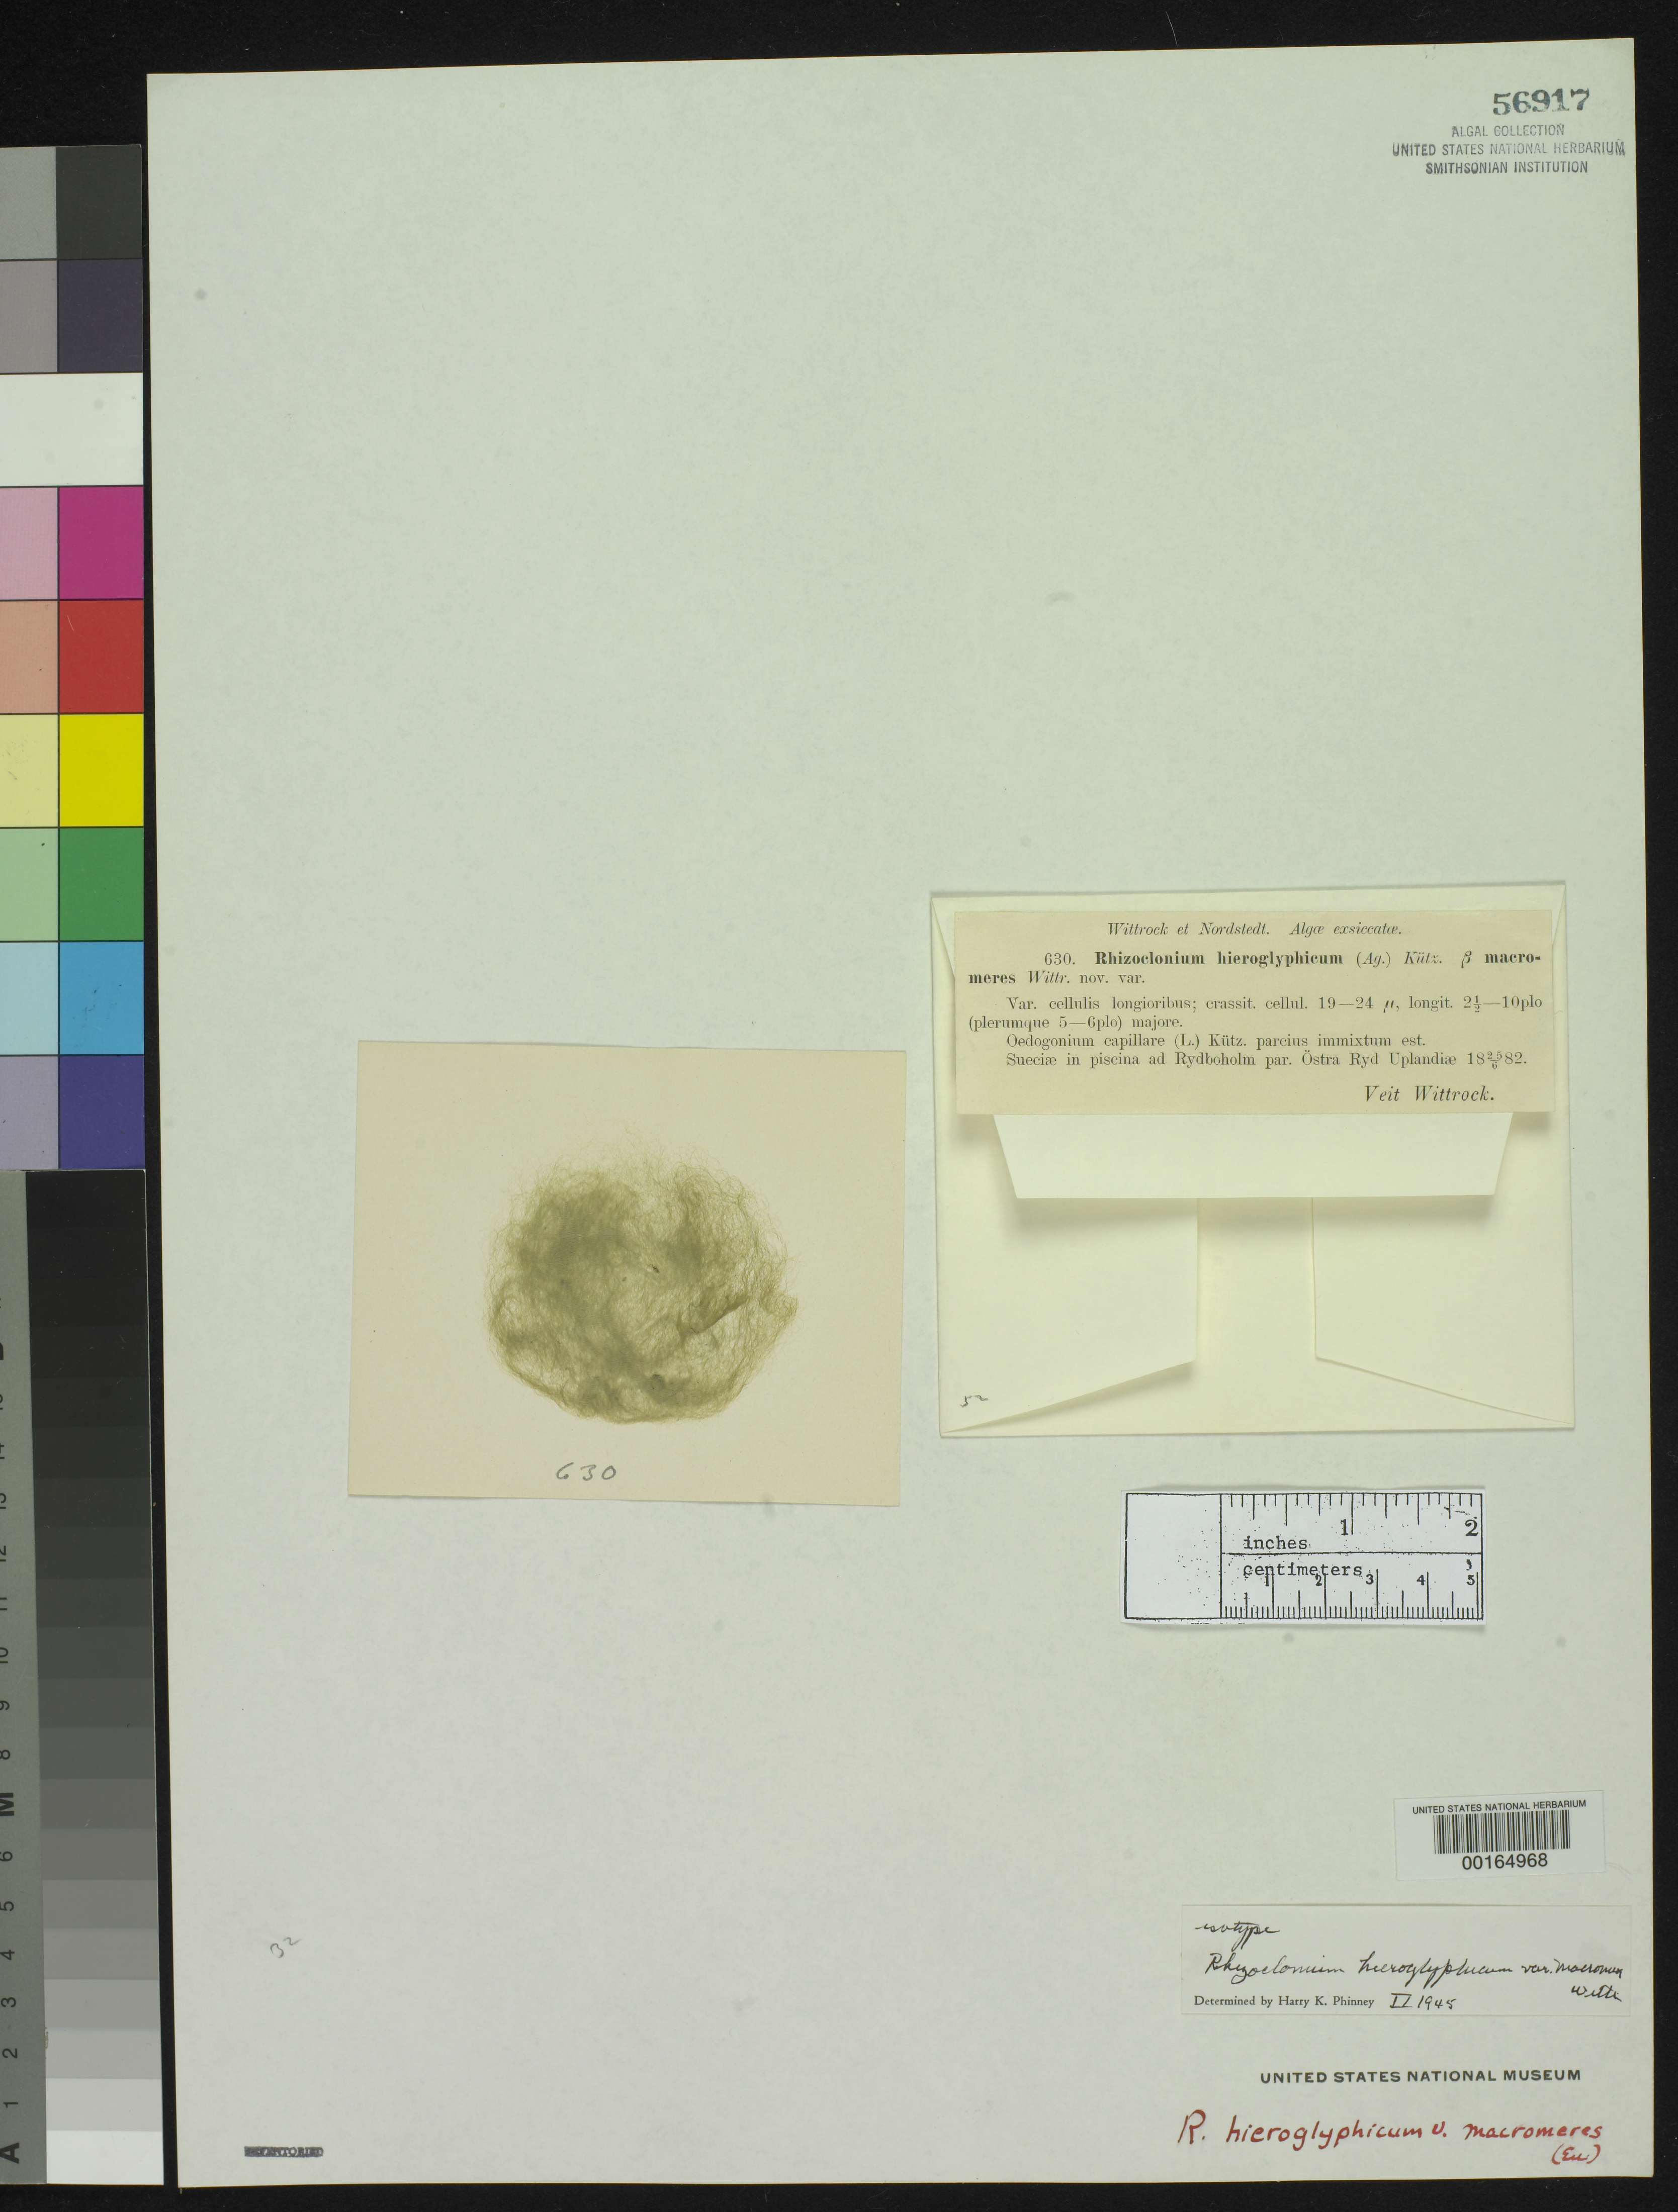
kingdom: Plantae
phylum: Chlorophyta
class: Ulvophyceae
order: Cladophorales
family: Cladophoraceae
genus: Rhizoclonium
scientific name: Rhizoclonium hieroglyphicum var. macromeres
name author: Wittr. in Wittr. & Nordstedt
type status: Isotype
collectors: V. B. Wittrock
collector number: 630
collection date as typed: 25 Jun 1882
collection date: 1882-06-25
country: Sweden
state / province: Stockholm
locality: Rydboholm, Par. Ostra Ryd, Uppland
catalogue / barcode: US 56917